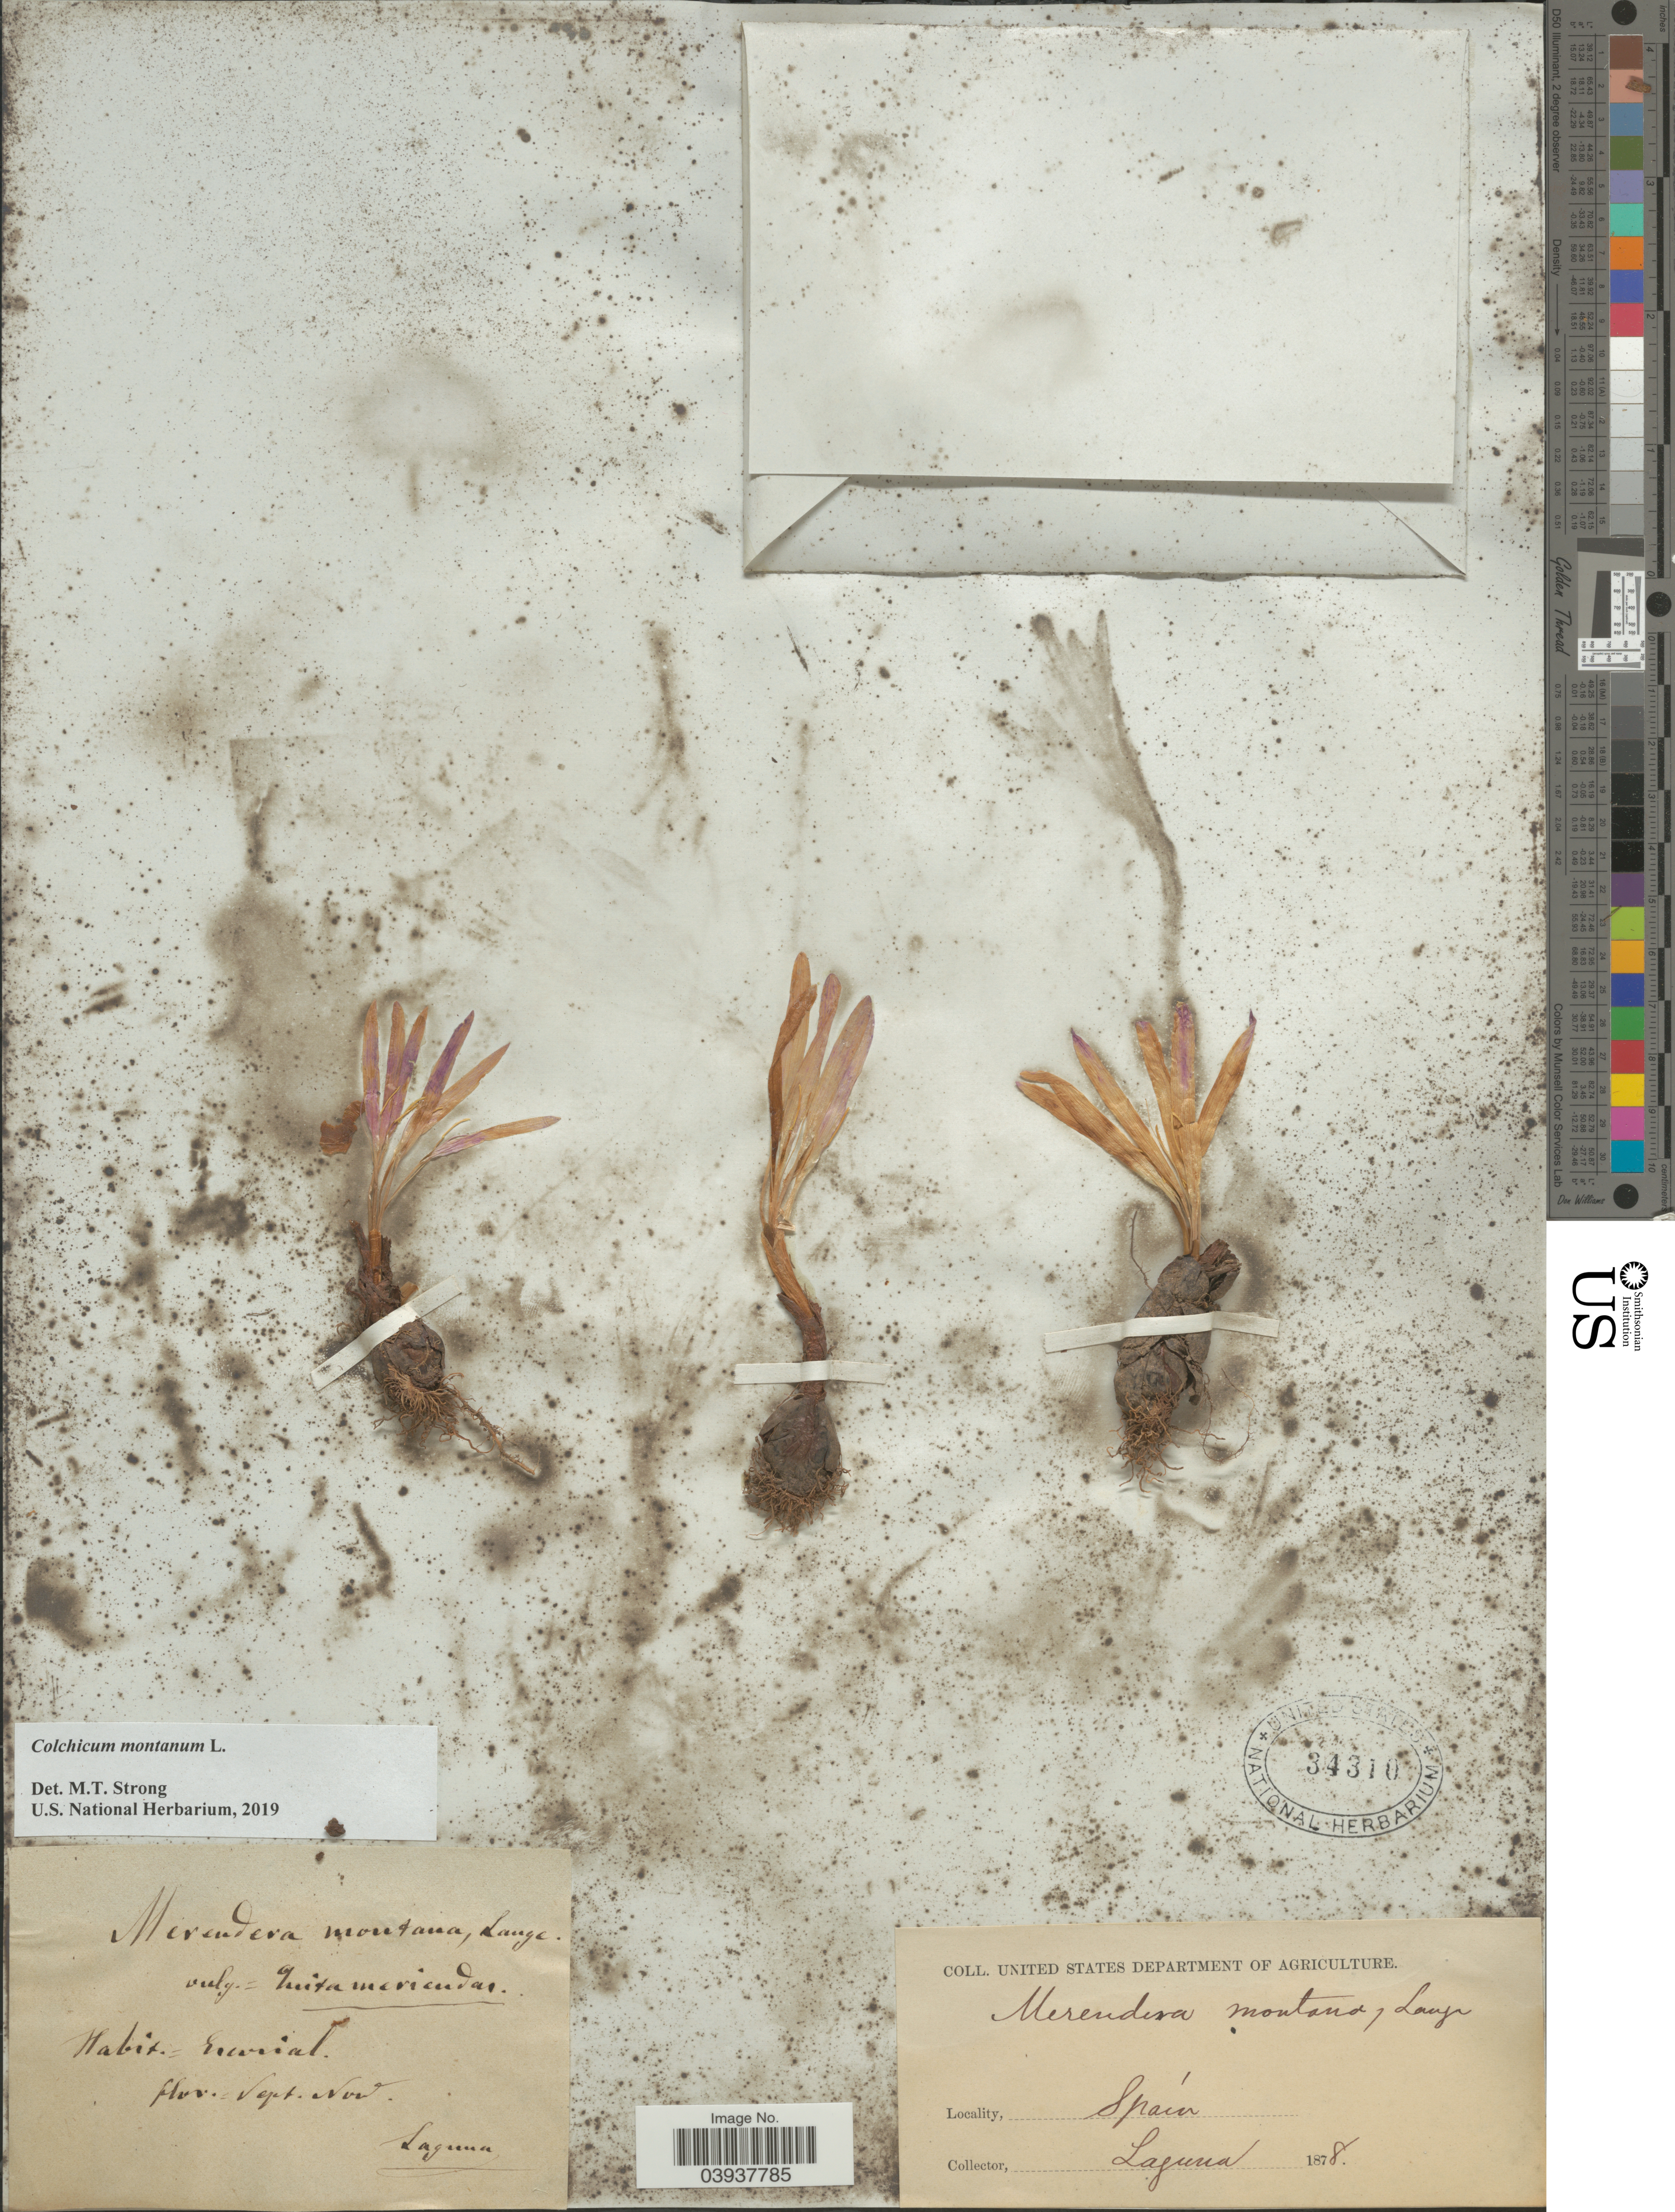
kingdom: Plantae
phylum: Tracheophyta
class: Liliopsida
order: Liliales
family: Colchicaceae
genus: Colchicum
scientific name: Colchicum sp.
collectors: -. Laguna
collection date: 1878-09/1878-11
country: Spain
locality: Escorial.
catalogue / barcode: US 34310